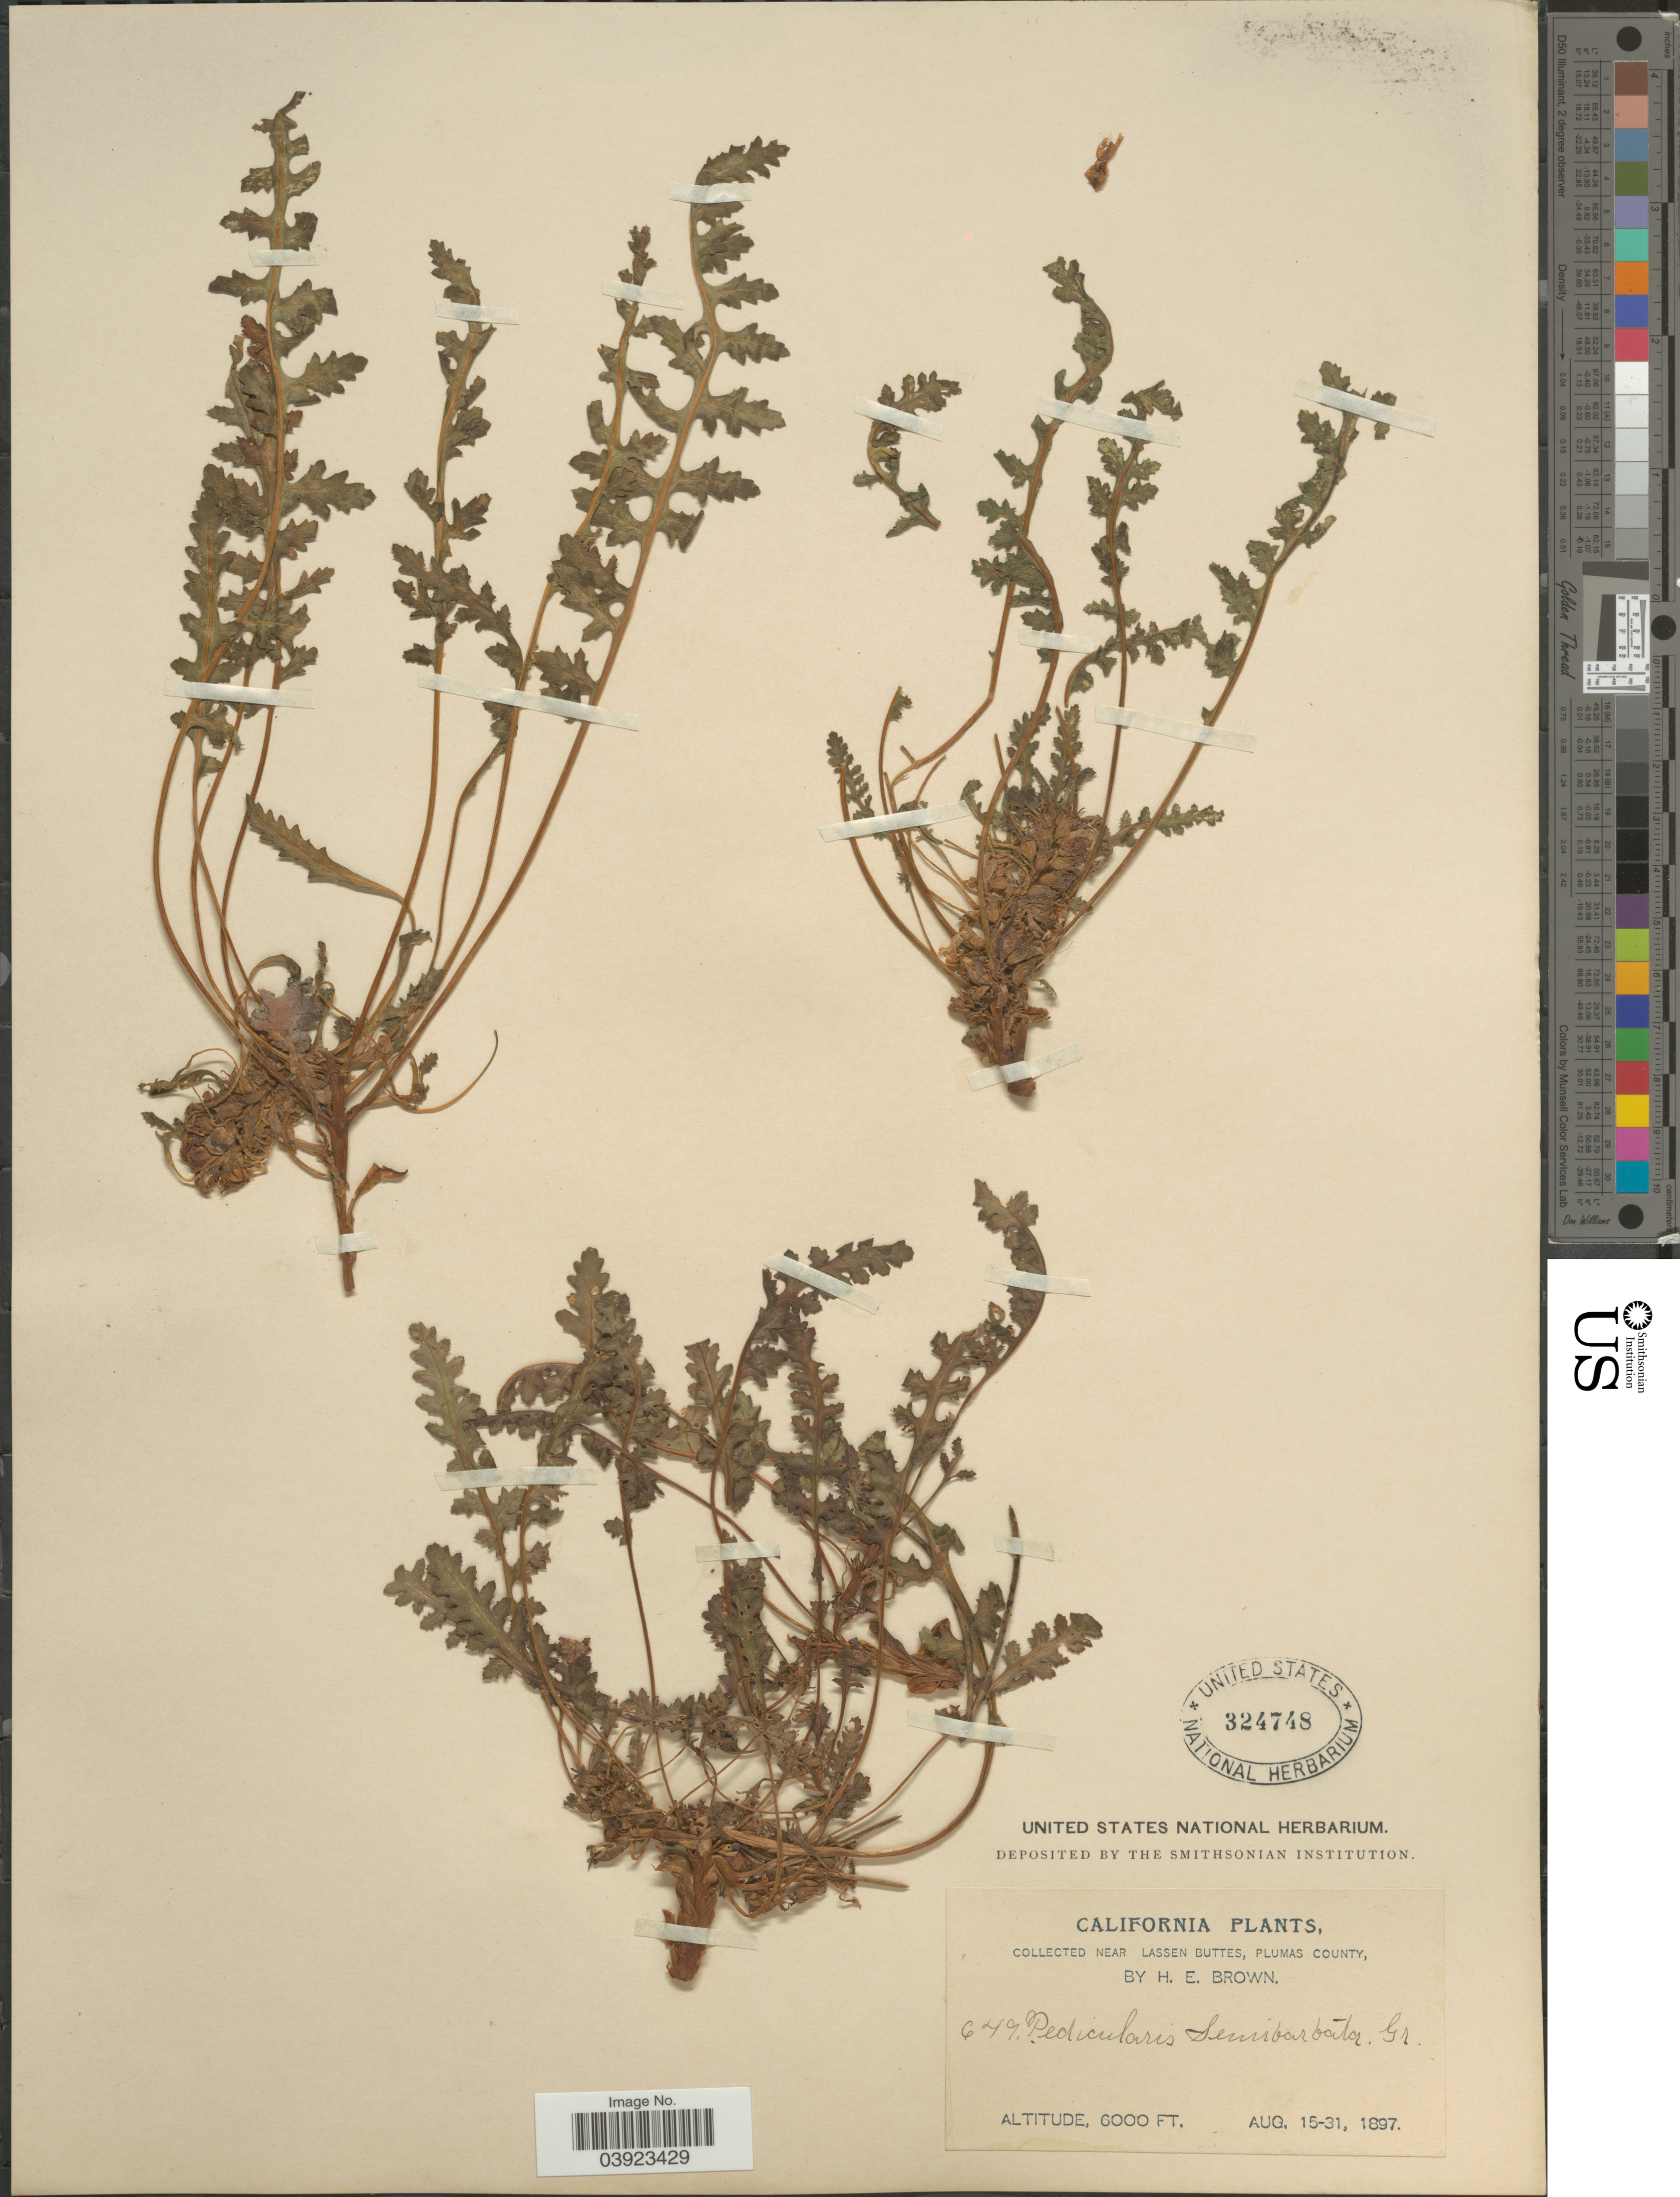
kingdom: Plantae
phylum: Tracheophyta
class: Magnoliopsida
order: Lamiales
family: Orobanchaceae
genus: Pedicularis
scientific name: Pedicularis semibarbata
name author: A. Gray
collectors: H. E. Brown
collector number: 649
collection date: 1897-08-15/1897-08-31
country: United States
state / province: California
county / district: Plumas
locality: Near Lassen Buttes, Plumas County.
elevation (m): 1829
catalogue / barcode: US 324748